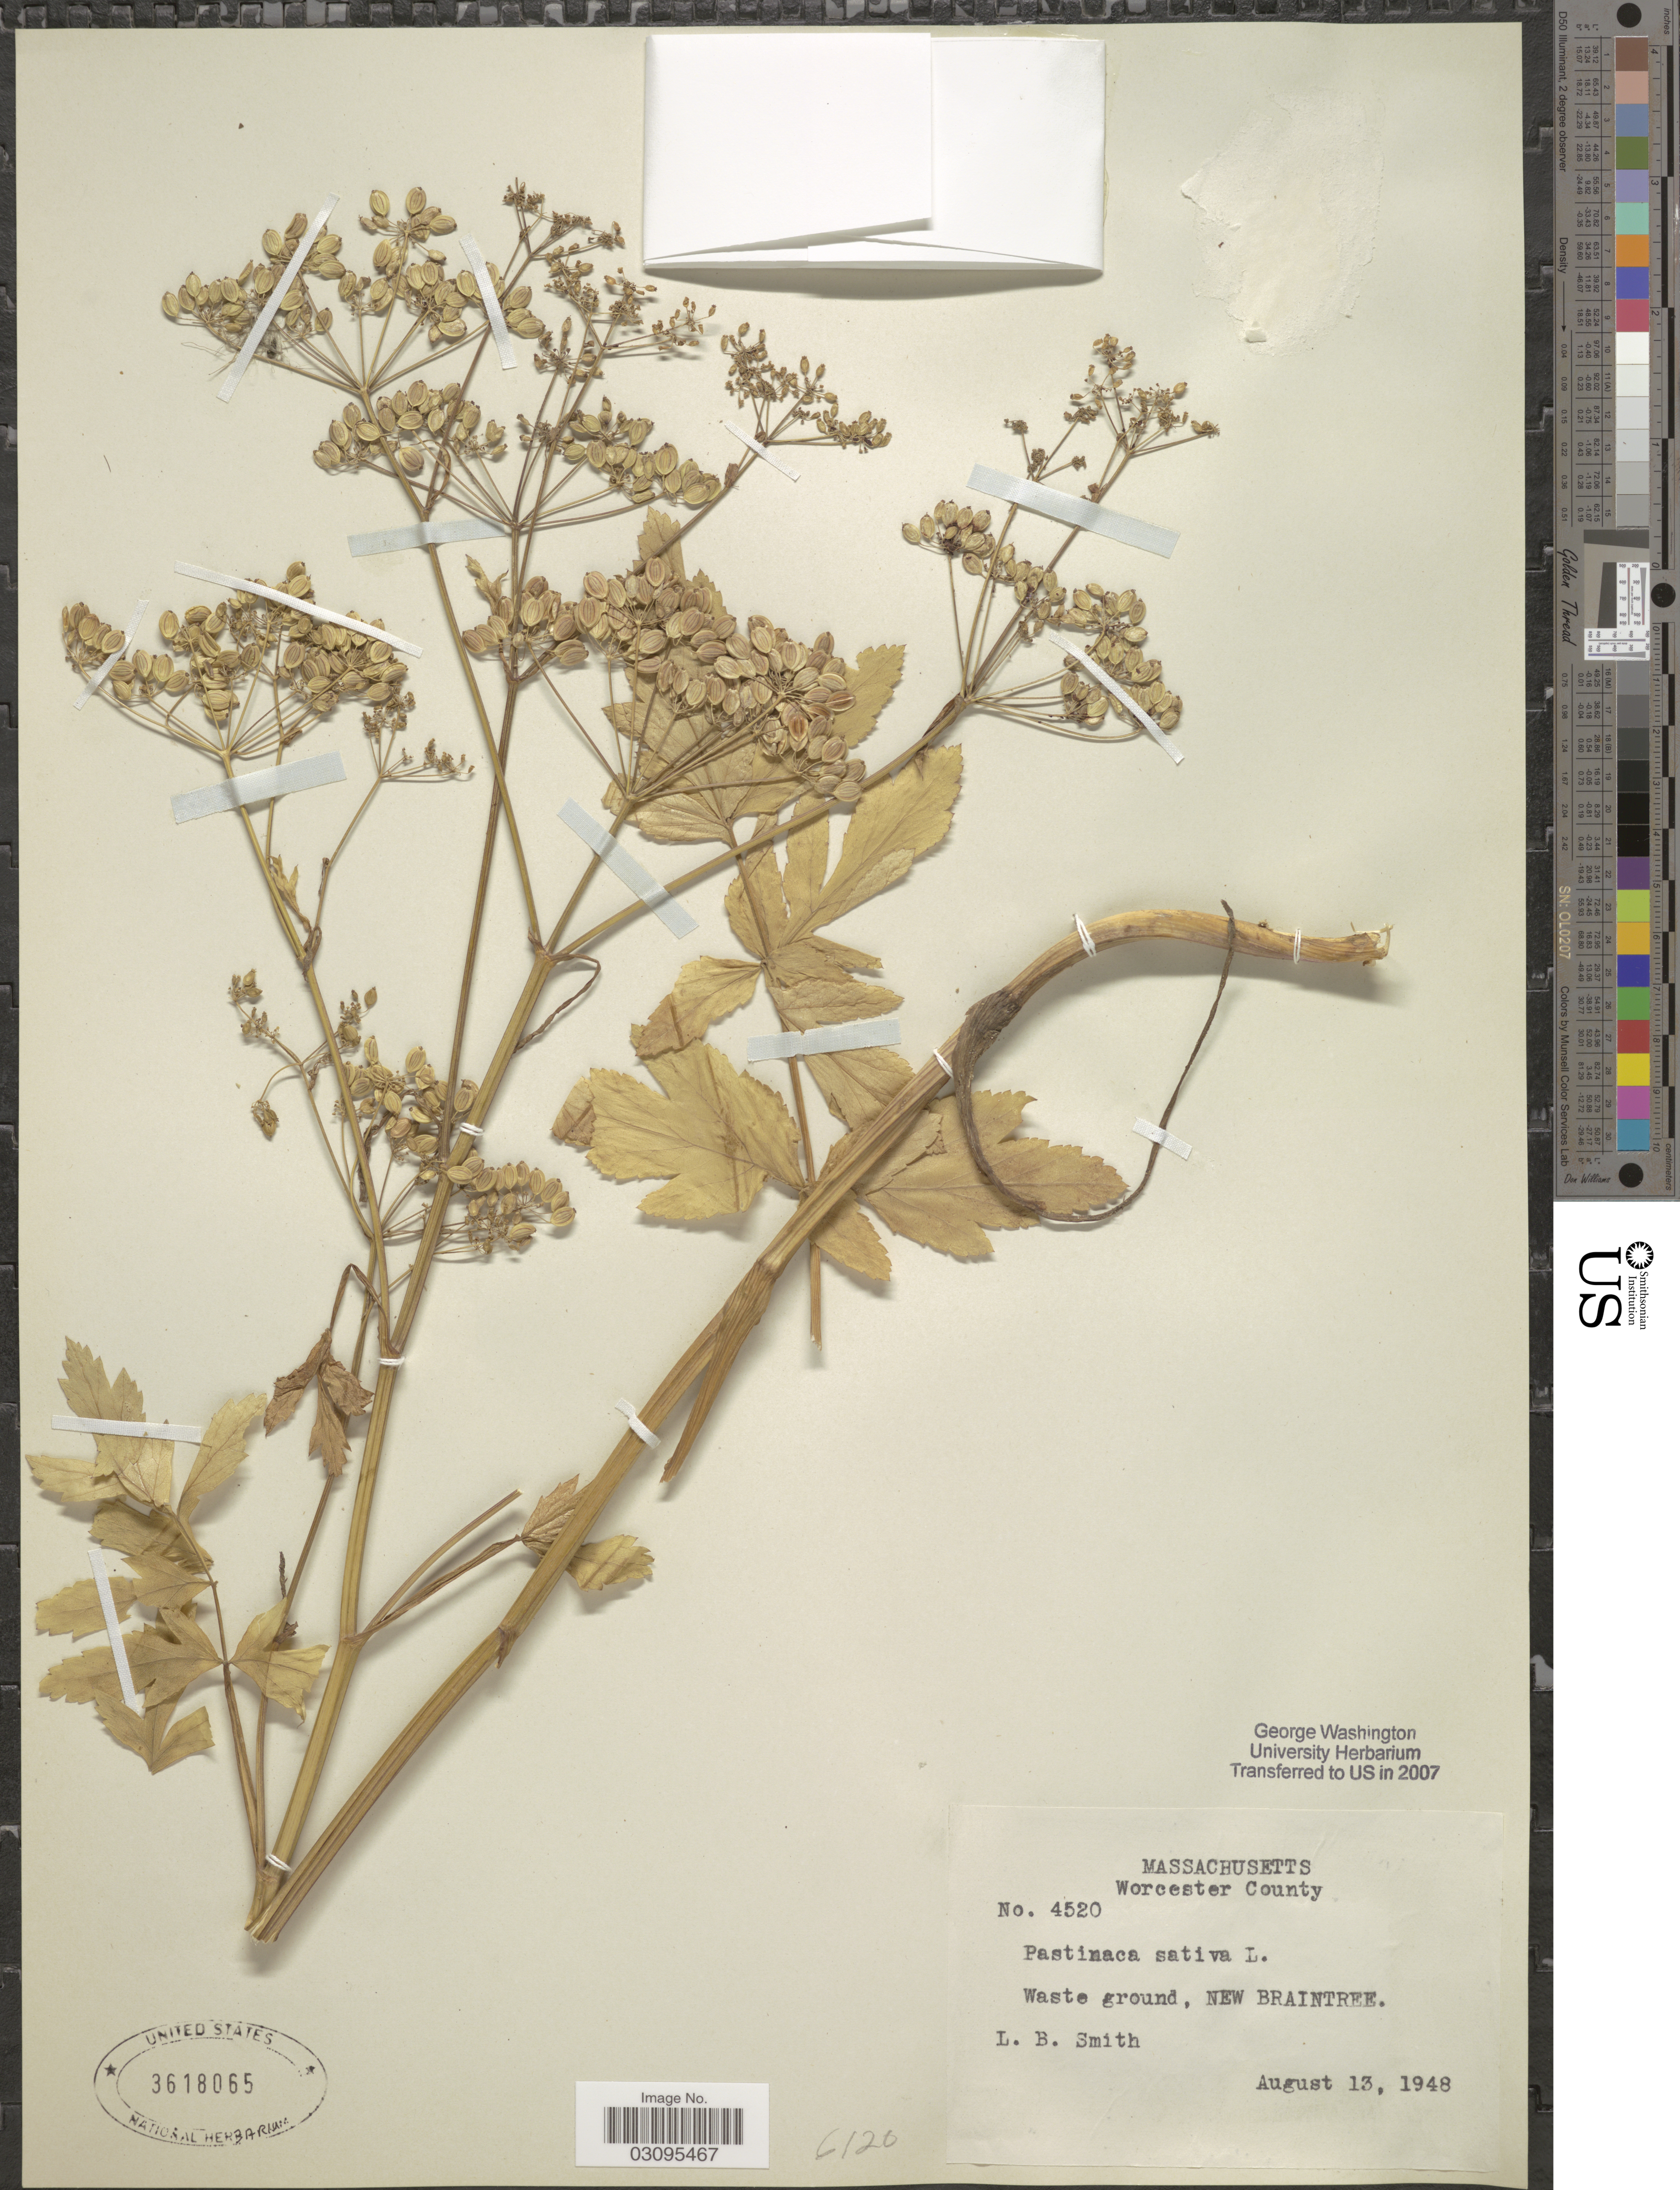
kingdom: Plantae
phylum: Tracheophyta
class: Magnoliopsida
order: Apiales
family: Apiaceae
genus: Pastinaca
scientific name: Pastinaca sativa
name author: L.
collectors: L. Smith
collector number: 4520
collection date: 1948-08-13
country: United States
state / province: Massachusetts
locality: Waste ground, New Braintree, Worcester County.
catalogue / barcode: US 3618065